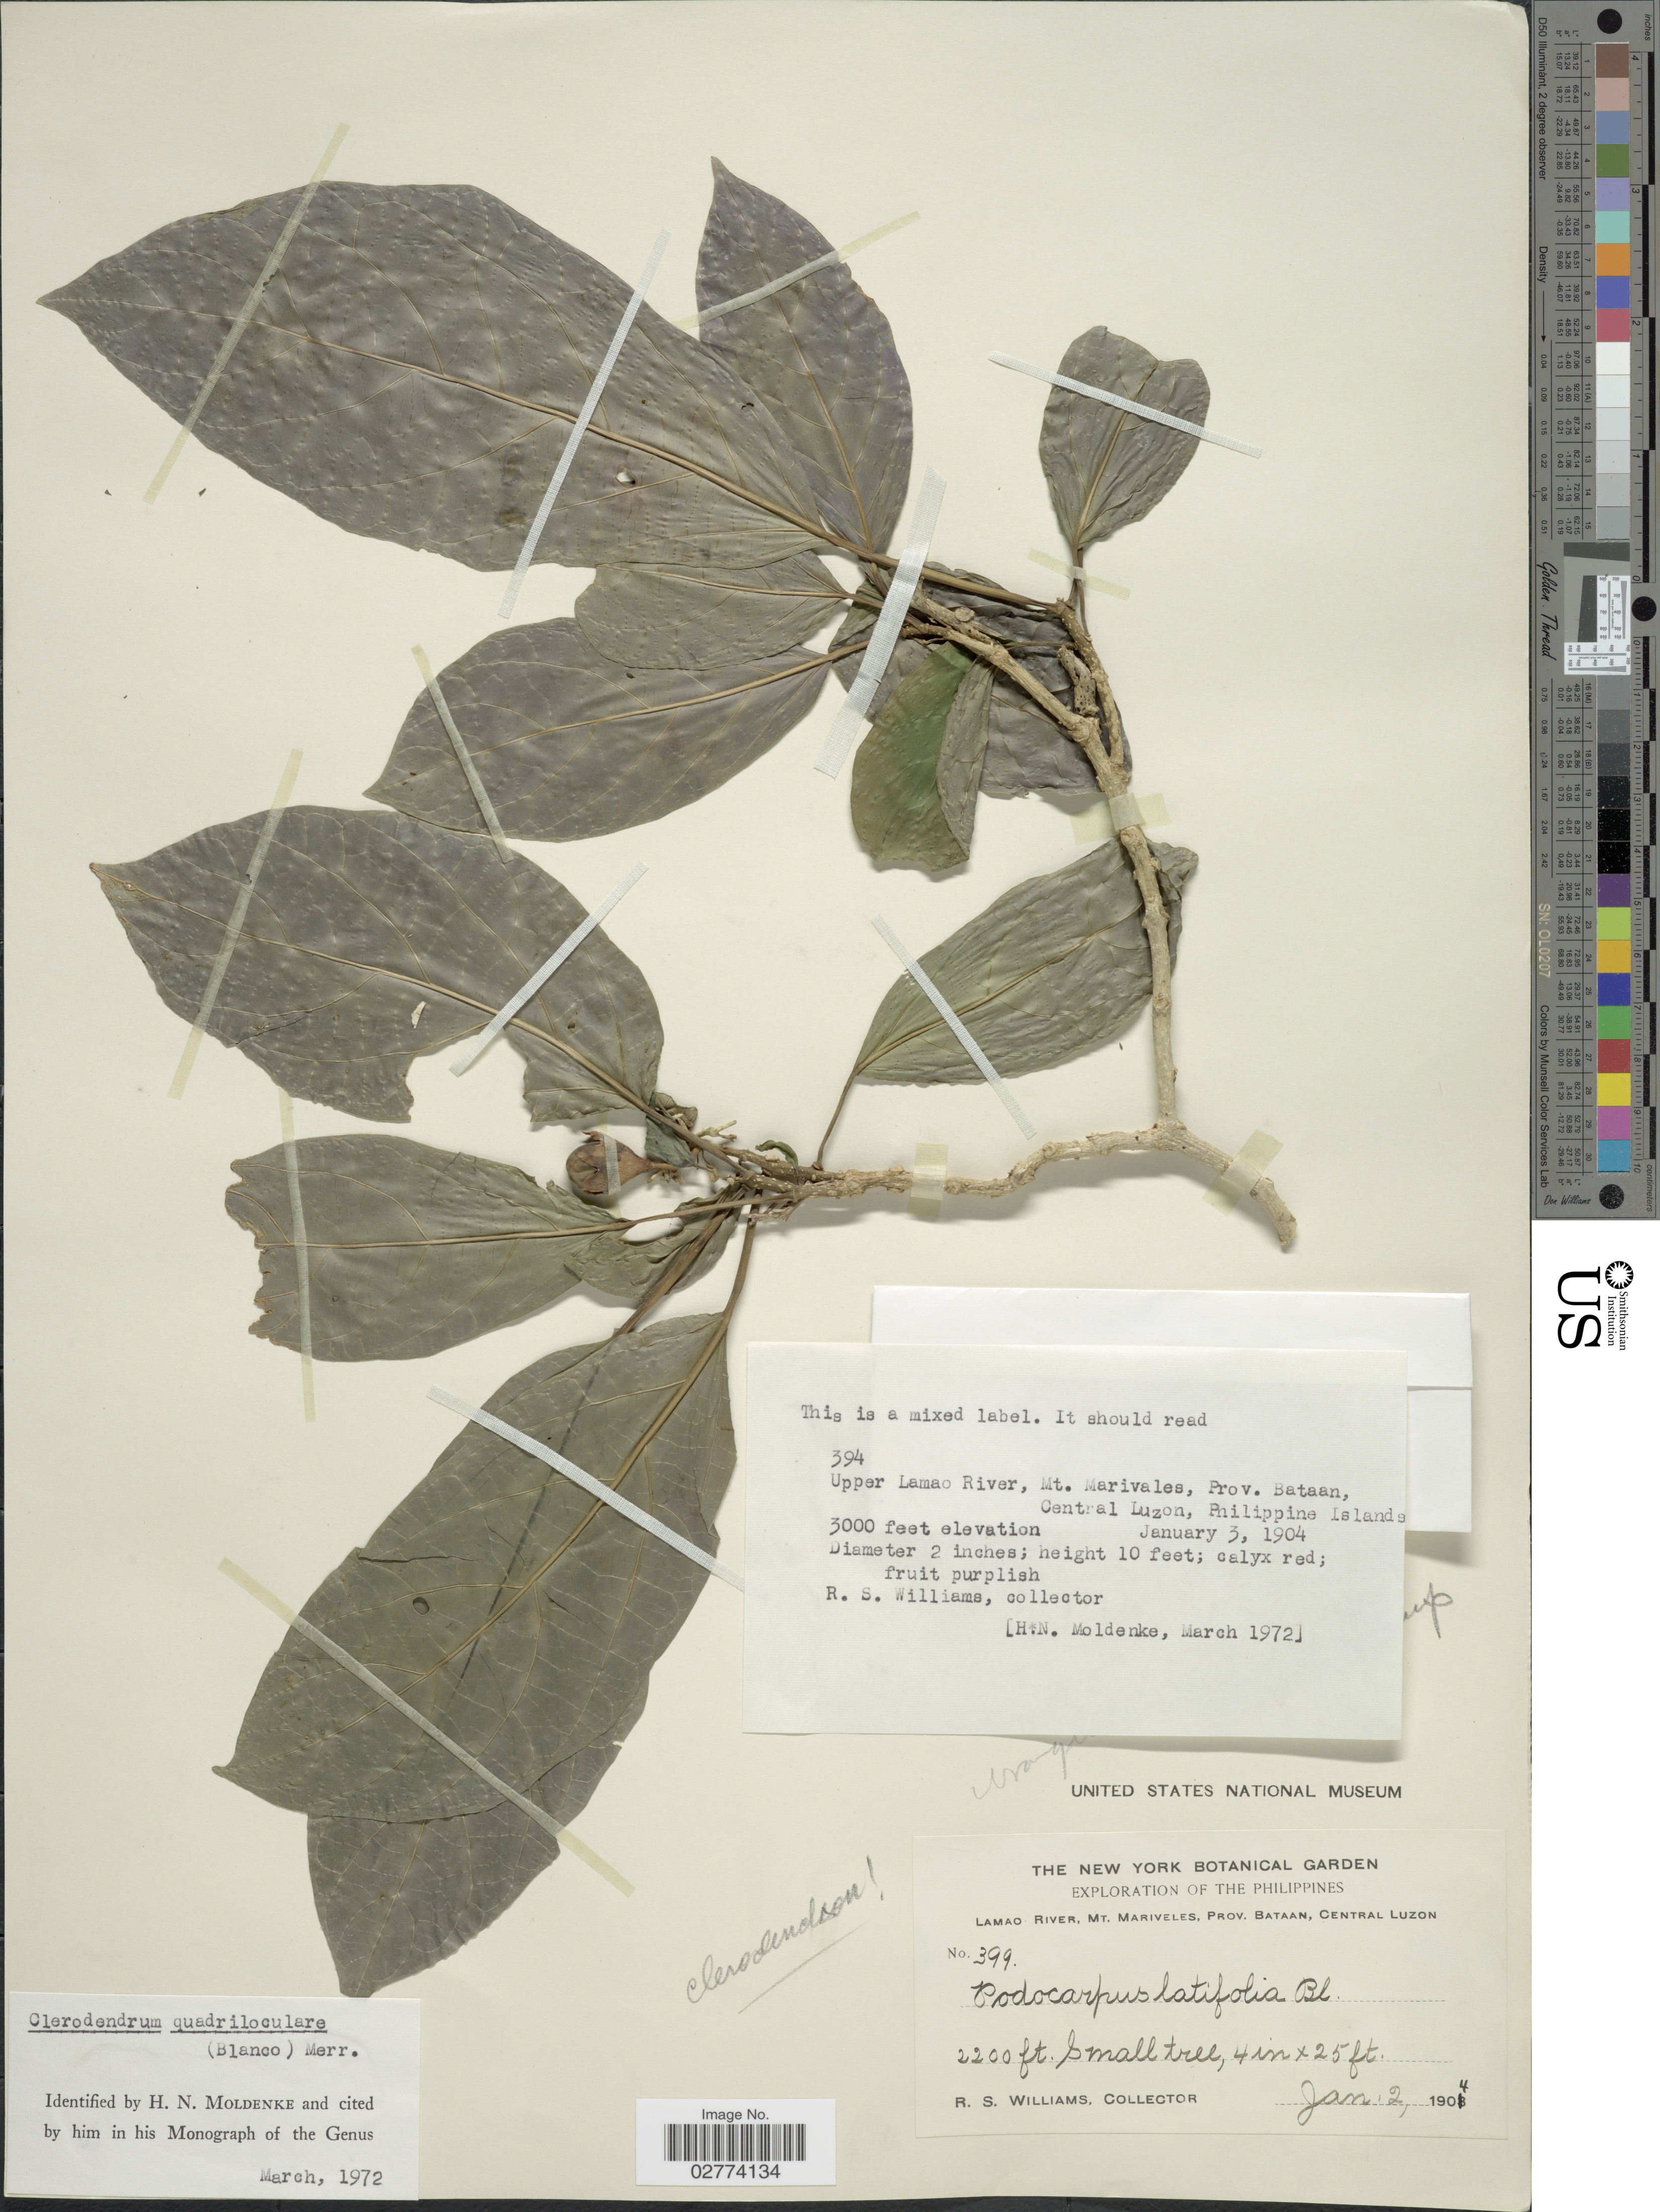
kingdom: Plantae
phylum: Tracheophyta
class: Magnoliopsida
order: Lamiales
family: Lamiaceae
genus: Clerodendrum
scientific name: Clerodendrum quadriloculare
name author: (Blanco) Merr.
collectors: R. S. Williams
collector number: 399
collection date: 1904-01-02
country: Philippines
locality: Upper Lamao River, Mt. Mariveles, Prov. Bataan, Central Luzon.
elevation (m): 671